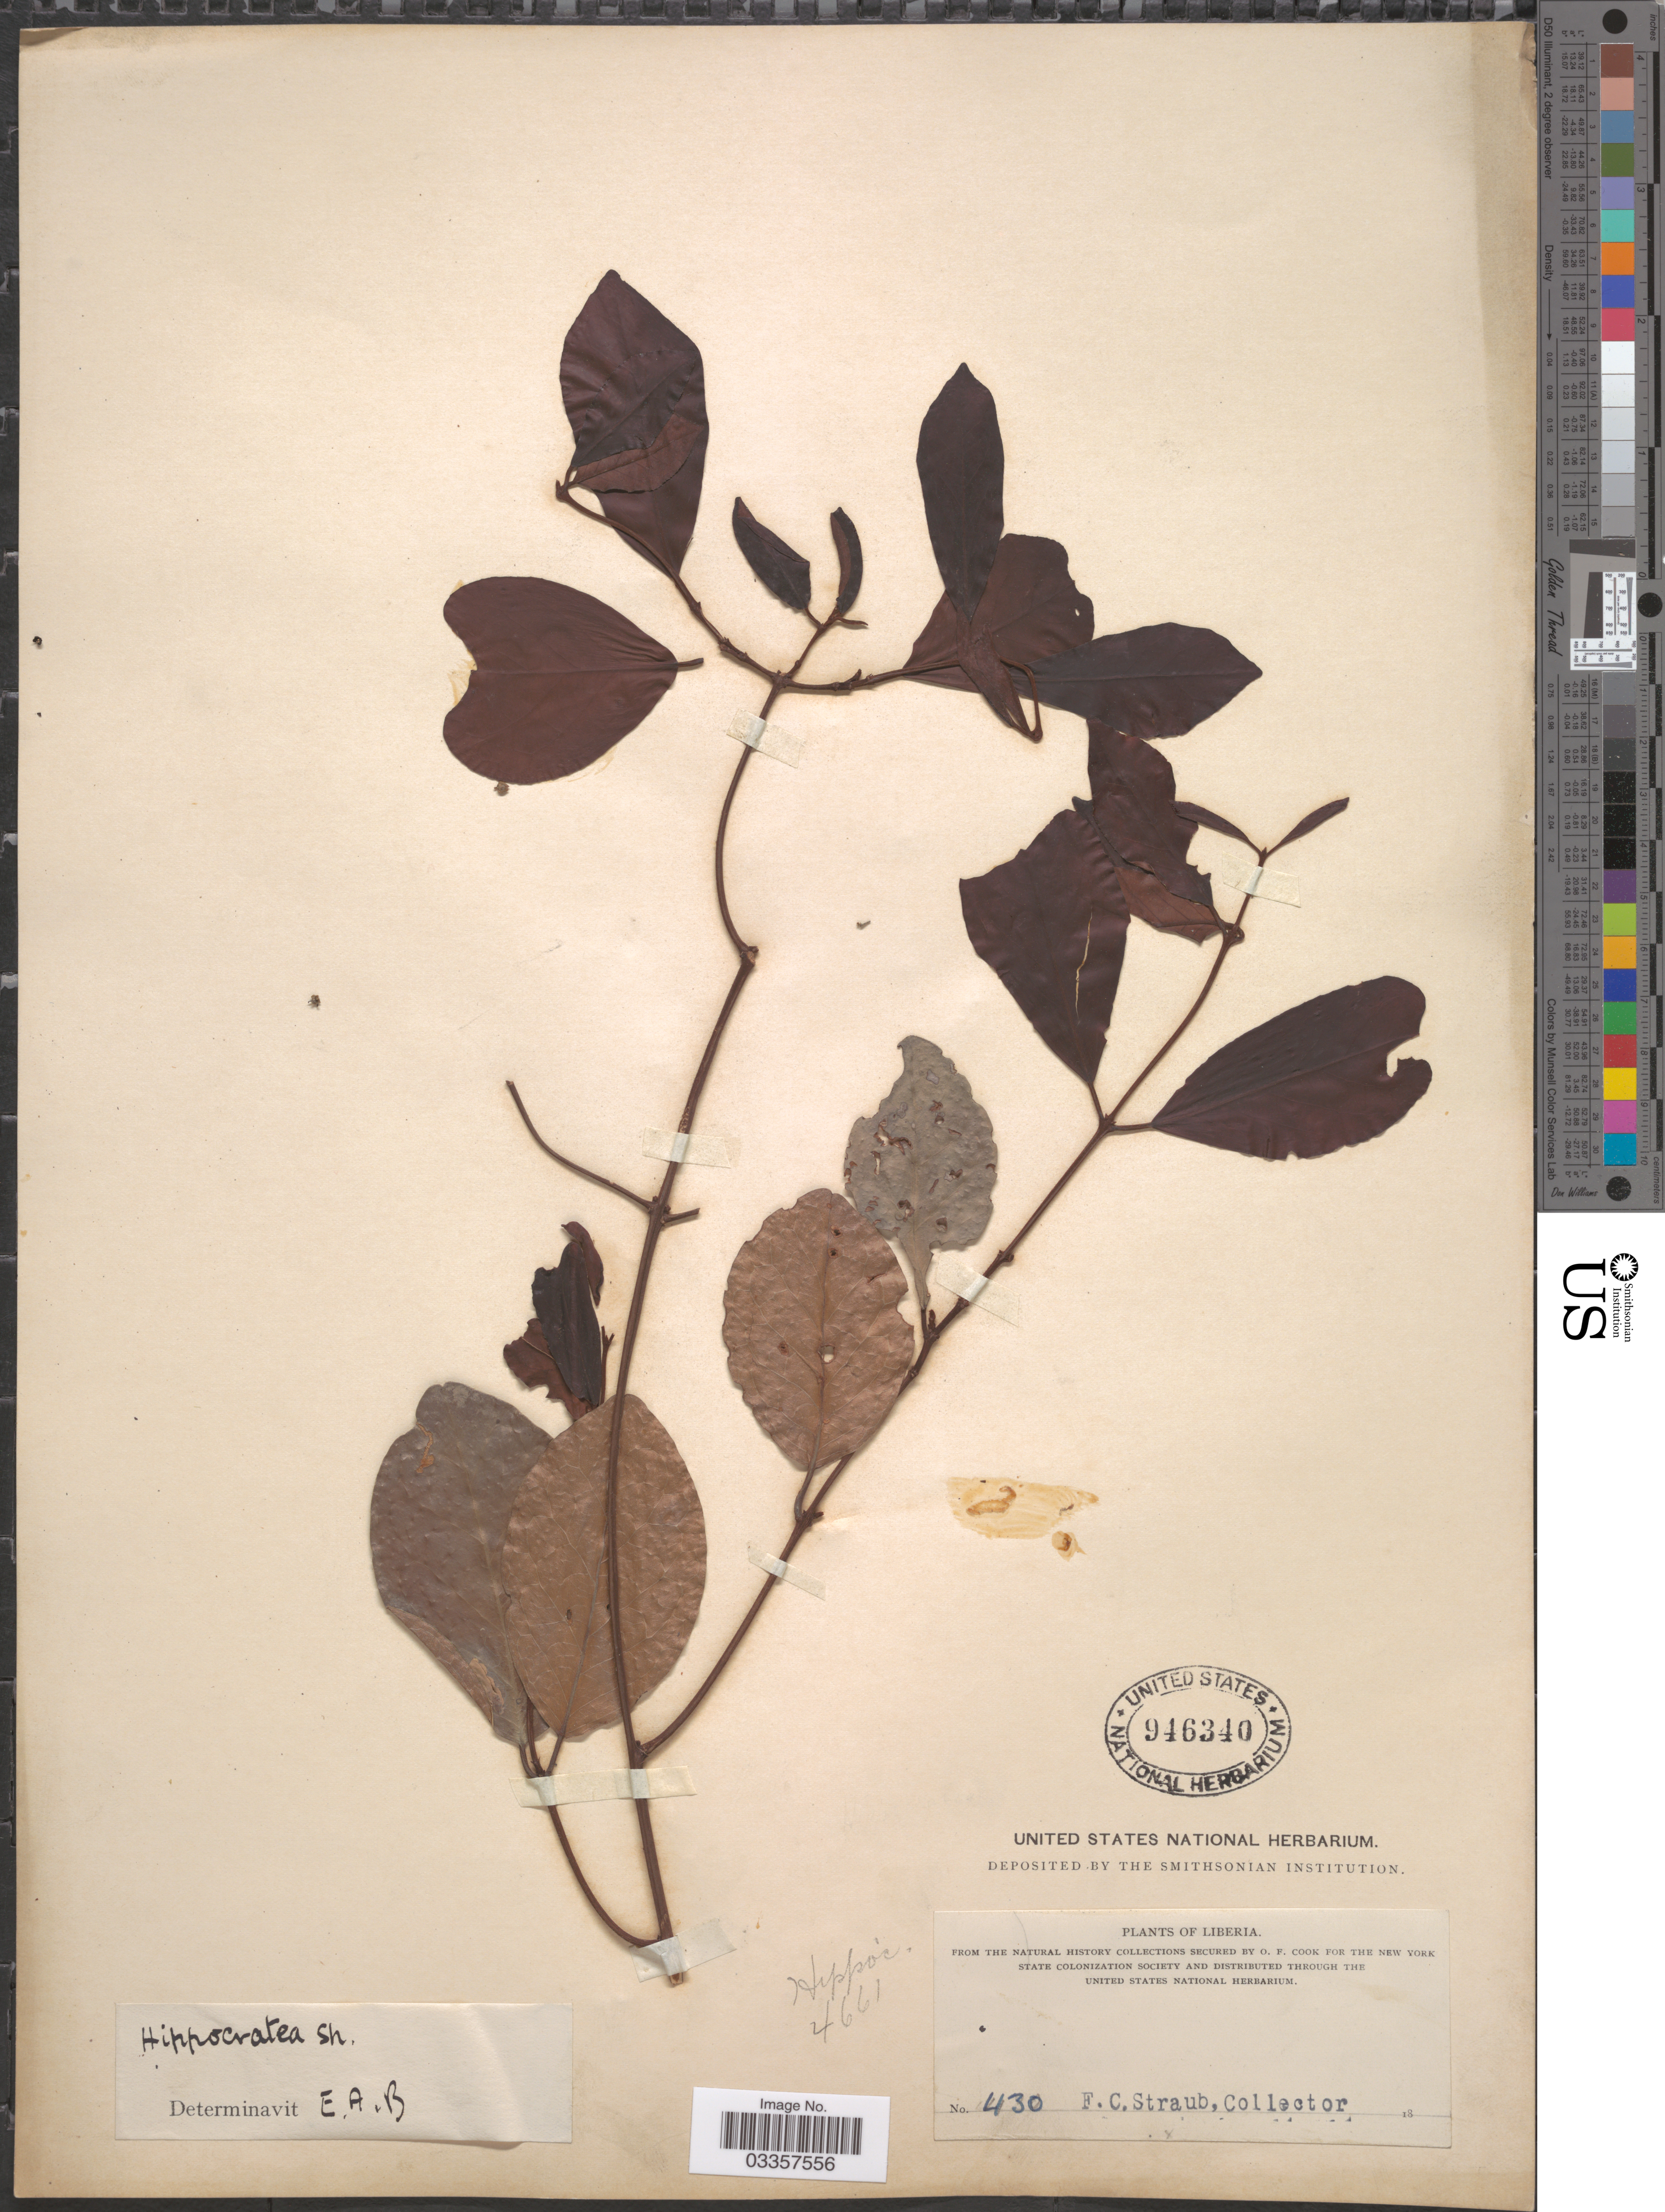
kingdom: Plantae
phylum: Tracheophyta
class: Magnoliopsida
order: Celastrales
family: Celastraceae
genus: Hippocratea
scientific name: Hippocratea sp.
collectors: F. Straub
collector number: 430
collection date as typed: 18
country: Liberia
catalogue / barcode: US 946340